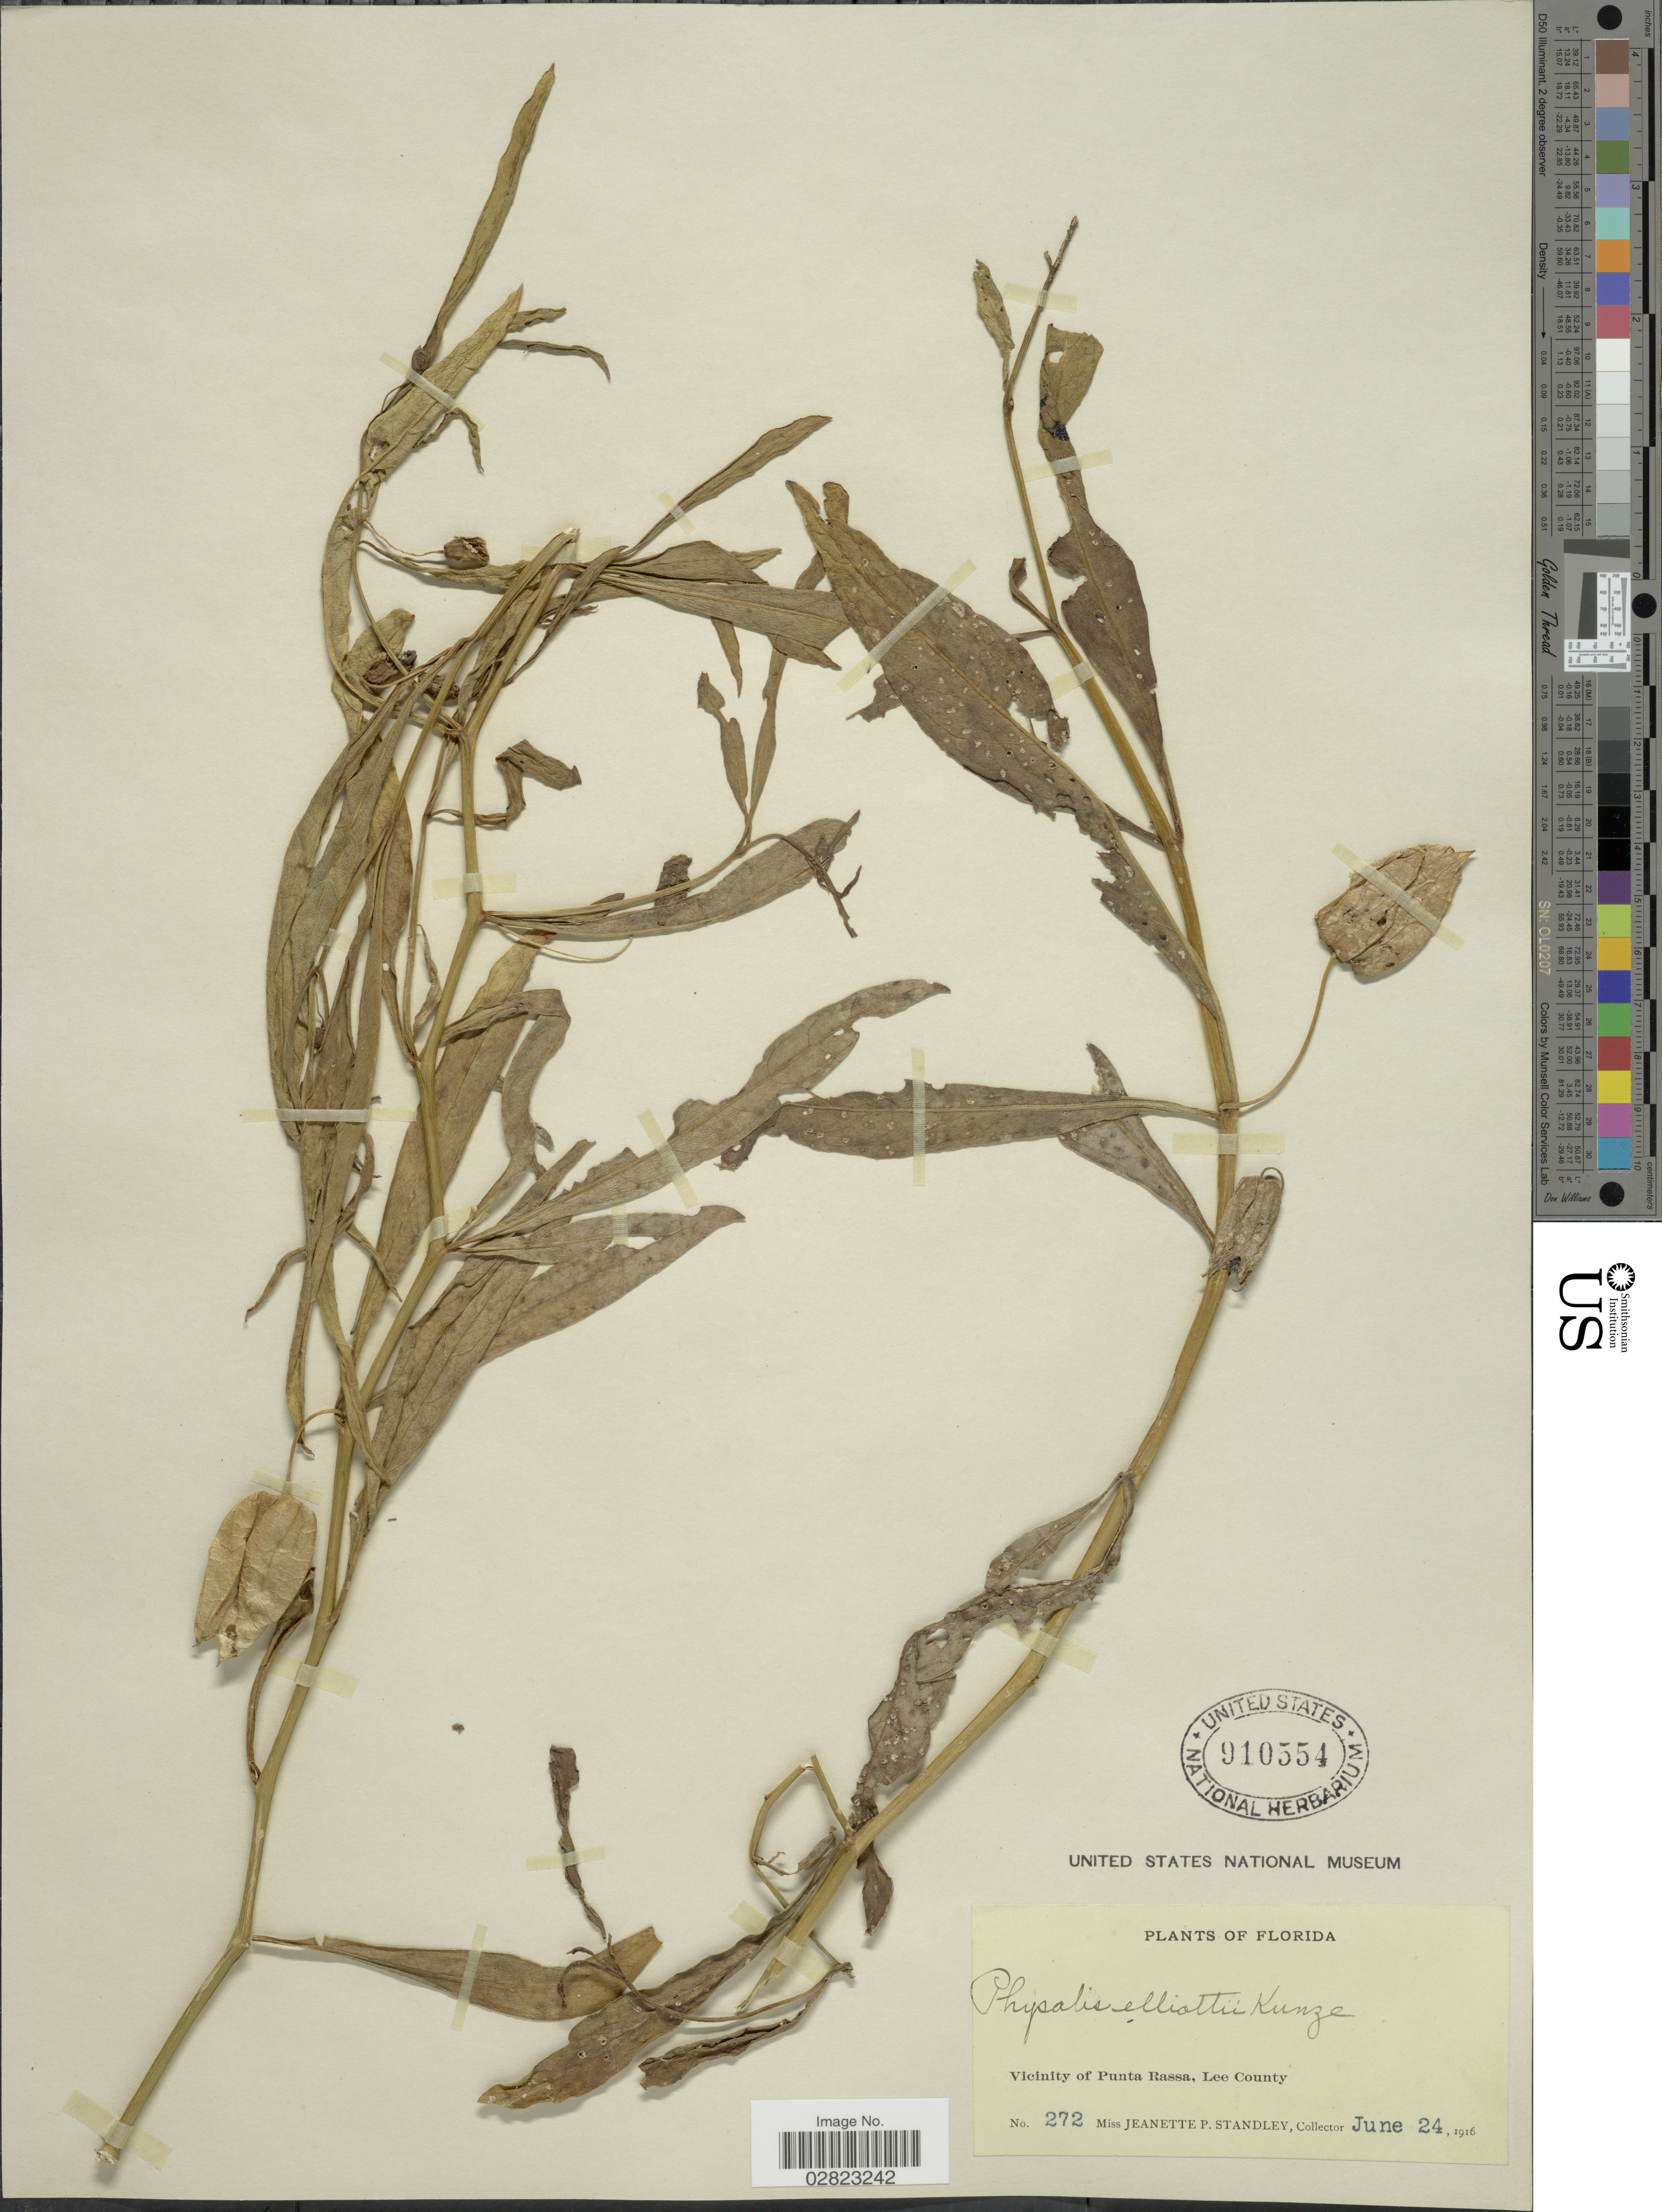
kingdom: Plantae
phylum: Tracheophyta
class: Magnoliopsida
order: Solanales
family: Solanaceae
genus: Physalis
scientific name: Physalis elliottii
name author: Kunze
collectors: J. P. Standley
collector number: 272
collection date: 1916-06-24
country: United States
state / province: Florida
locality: Vicinity of Punta Rassa, Lee County.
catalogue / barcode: US 910554